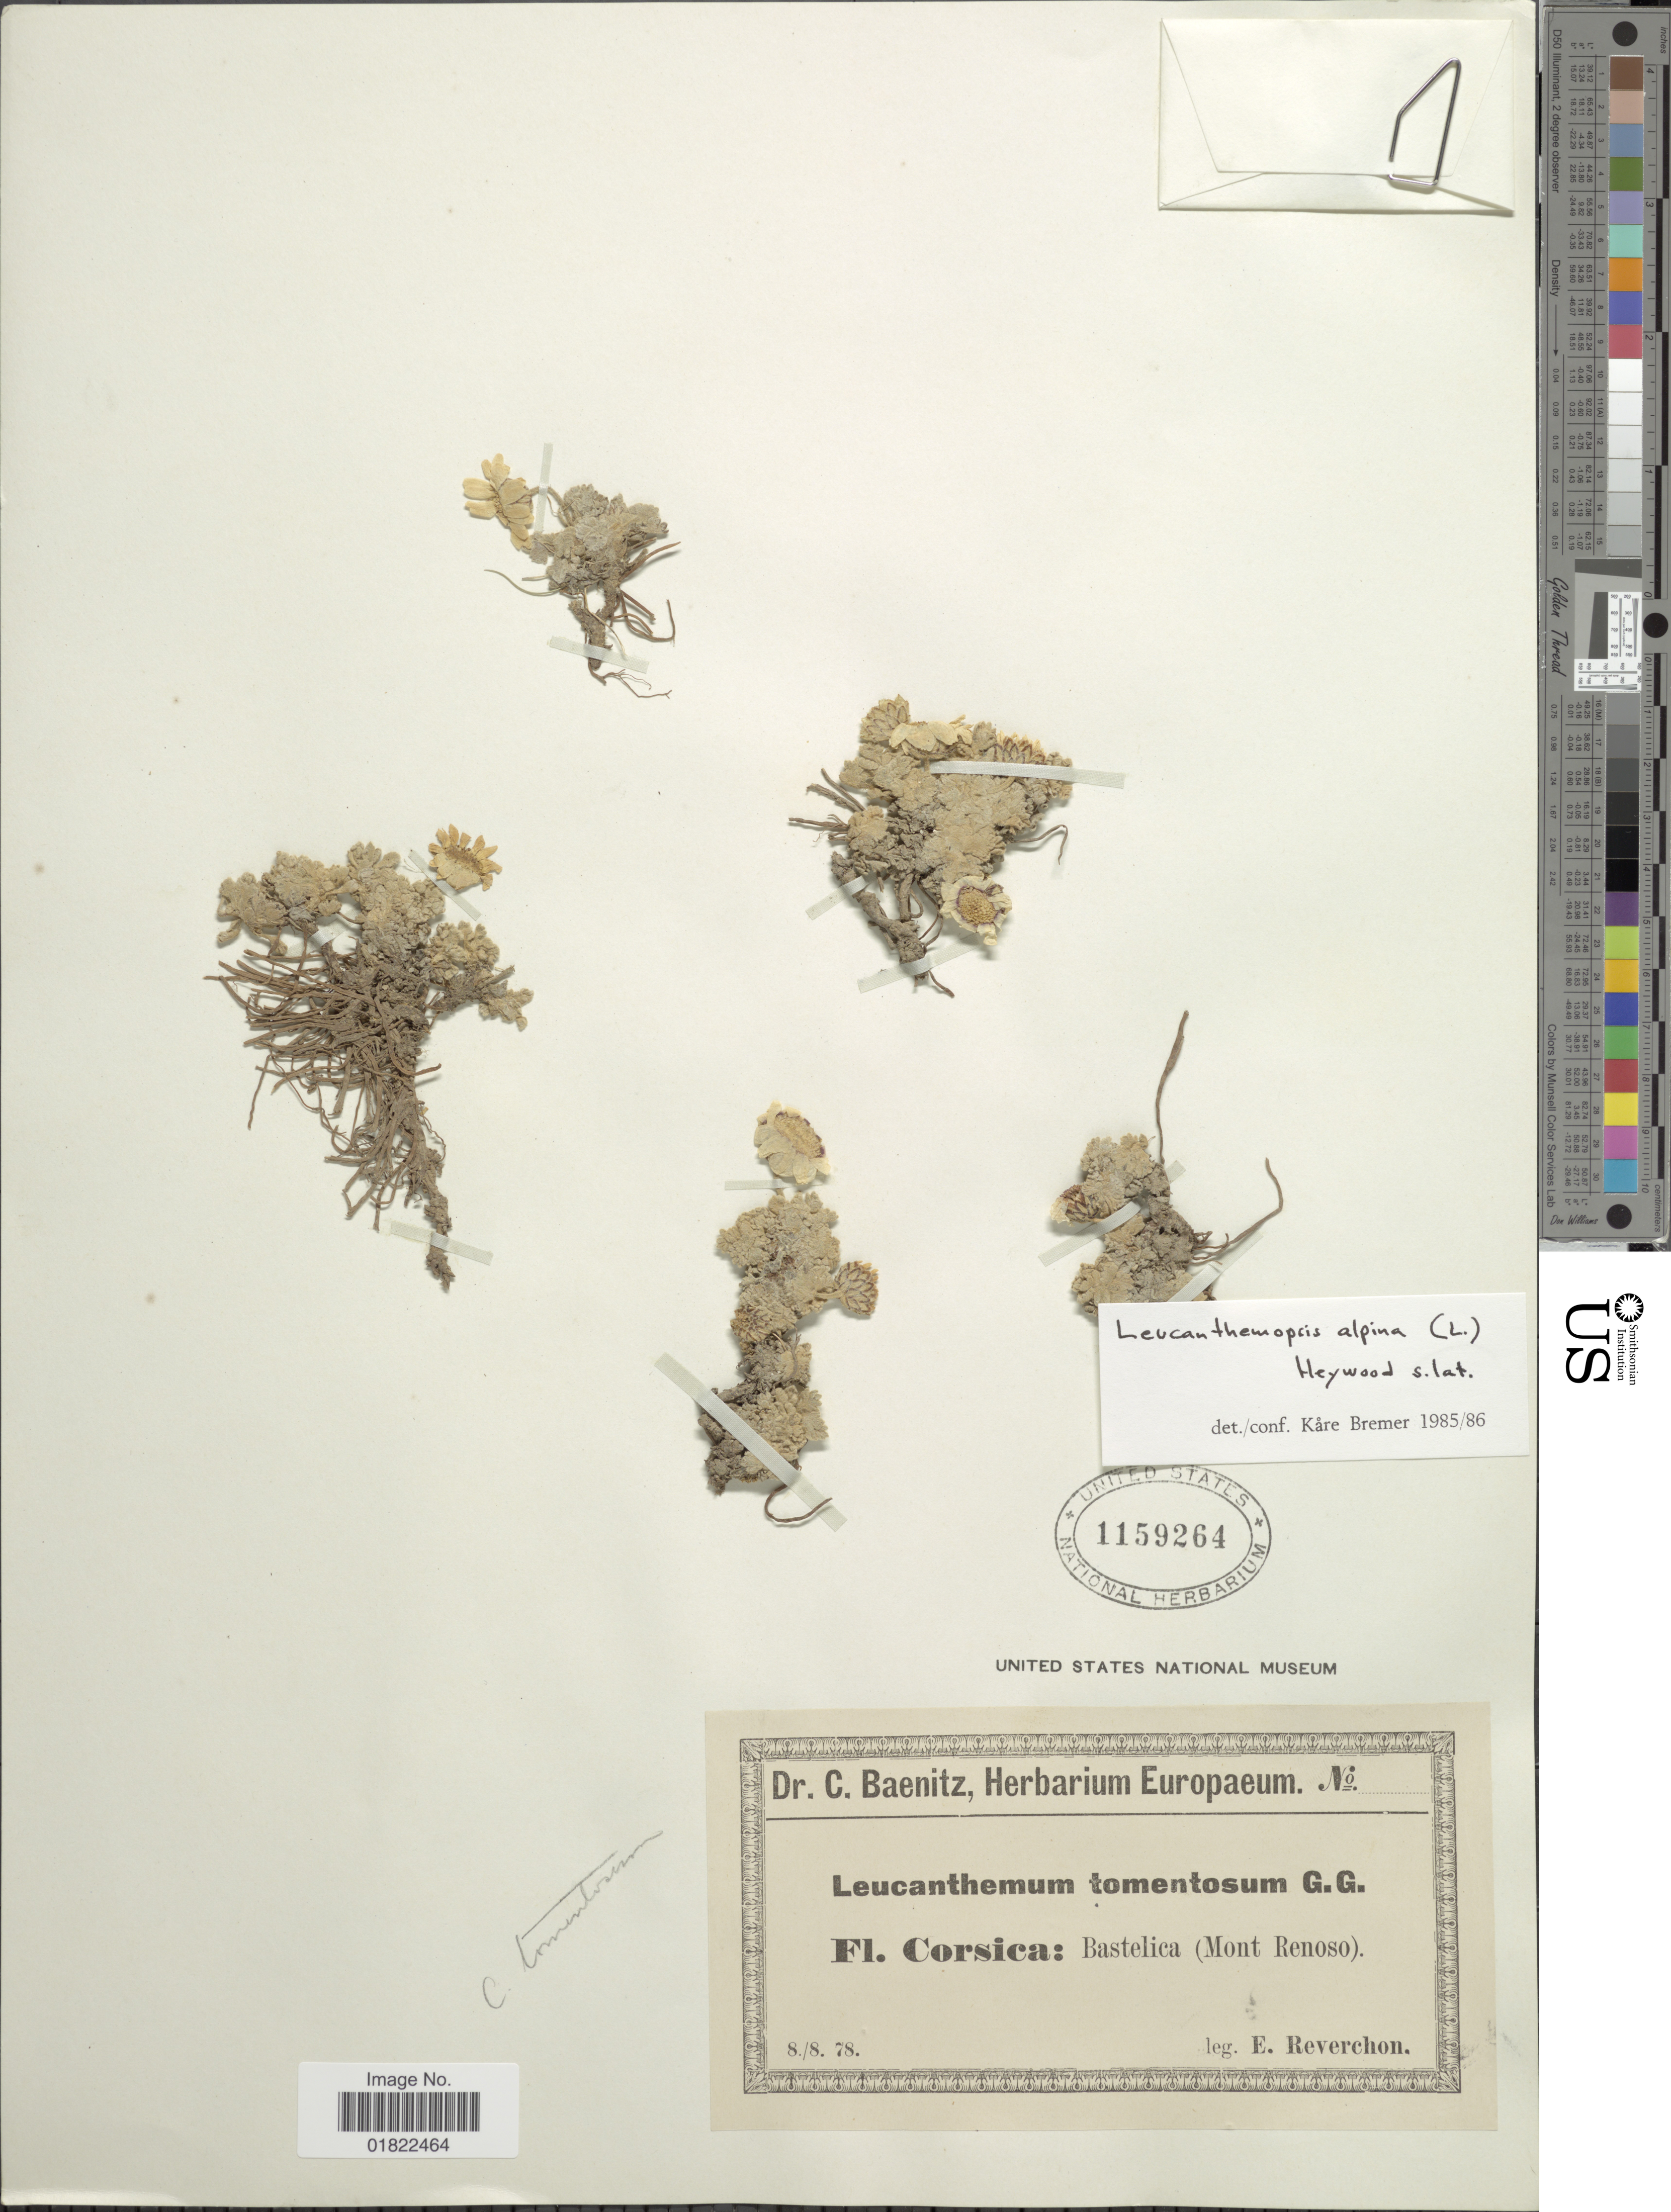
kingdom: Plantae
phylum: Tracheophyta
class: Magnoliopsida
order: Asterales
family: Asteraceae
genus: Leucanthemopsis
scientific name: Leucanthemopsis alpina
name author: (L.) Heywood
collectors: E. Reverchon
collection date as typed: Transcribed d/m/y: 8/8/78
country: France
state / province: Corsica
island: Corse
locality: Bastelica (Mont Renoso)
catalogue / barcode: US 1159264